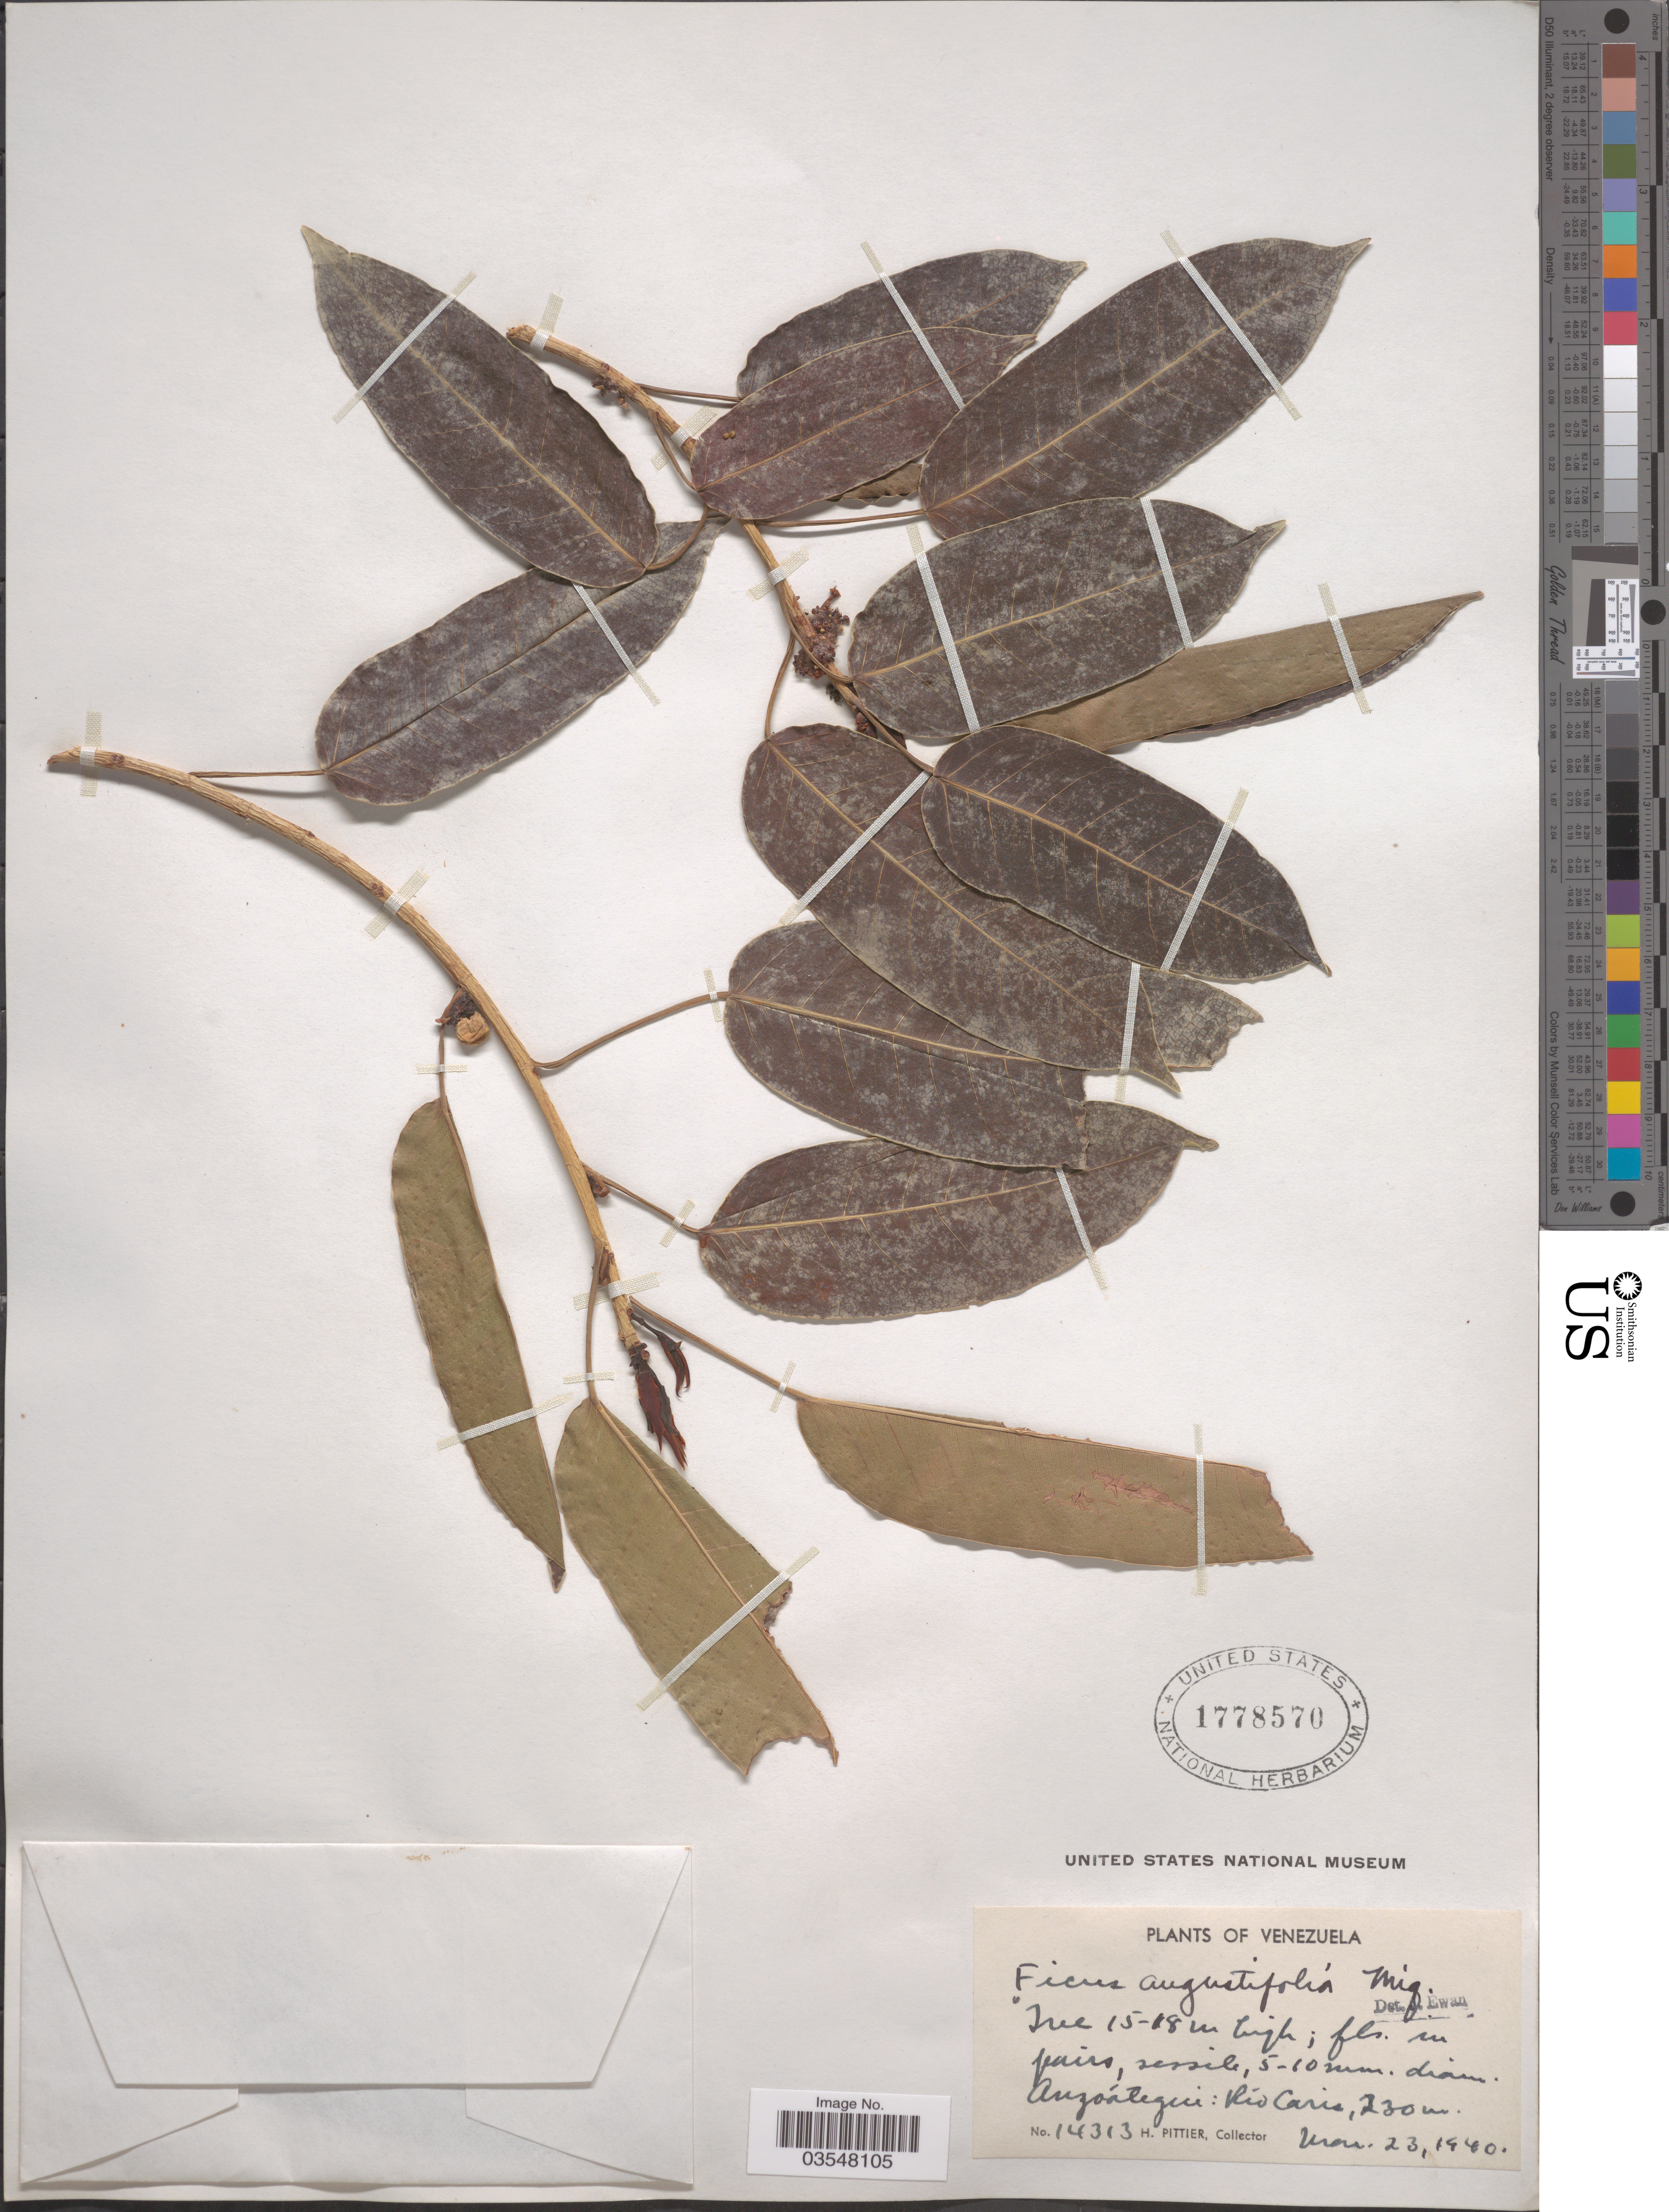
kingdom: Plantae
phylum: Tracheophyta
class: Magnoliopsida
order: Rosales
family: Moraceae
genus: Ficus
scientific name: Ficus amazonica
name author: (Miq.) Miq.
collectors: H. F. Pittier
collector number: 14313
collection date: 1940-03-23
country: Venezuela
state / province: Anzoategui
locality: Río Caris.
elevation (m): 230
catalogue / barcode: US 1778570